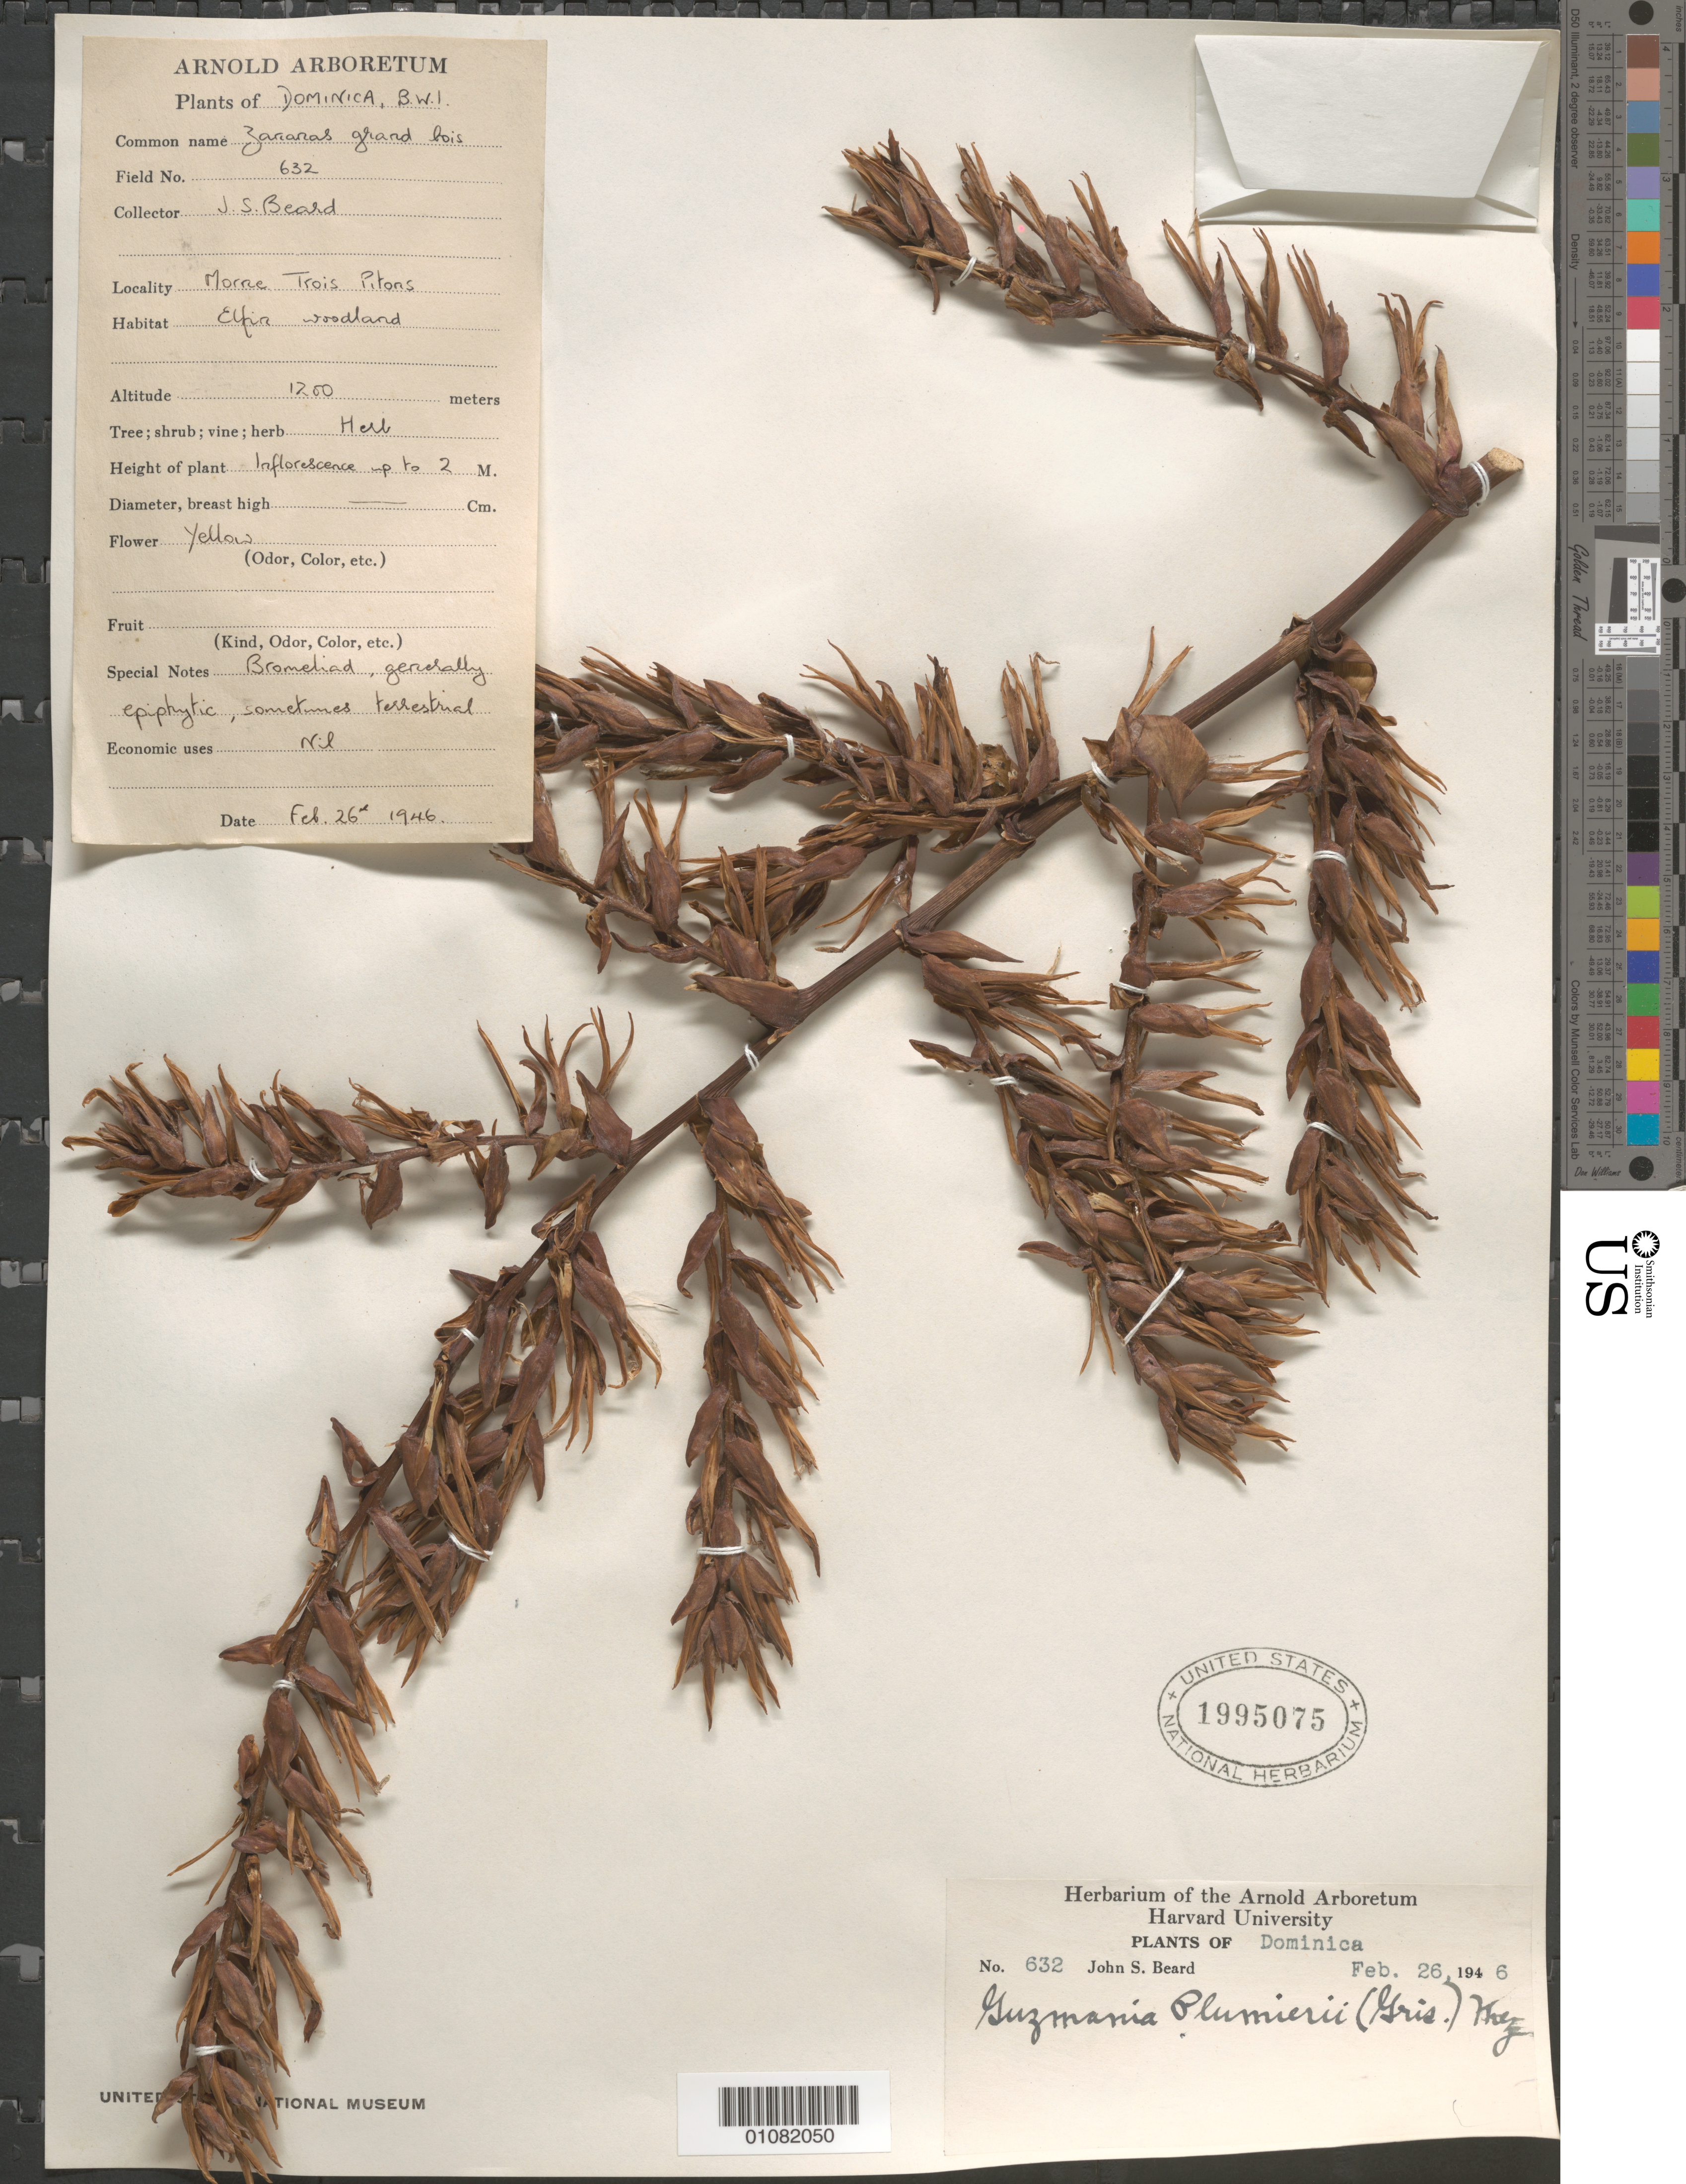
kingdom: Plantae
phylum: Tracheophyta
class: Liliopsida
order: Poales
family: Bromeliaceae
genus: Guzmania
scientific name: Guzmania plumieri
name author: (Griseb.) Mez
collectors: J. Beard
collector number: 632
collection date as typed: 26 Feb 1946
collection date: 1946-02-26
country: Dominica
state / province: St. Patrick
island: Dominica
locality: Morne Trois Pitons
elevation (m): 1200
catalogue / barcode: US 1995075